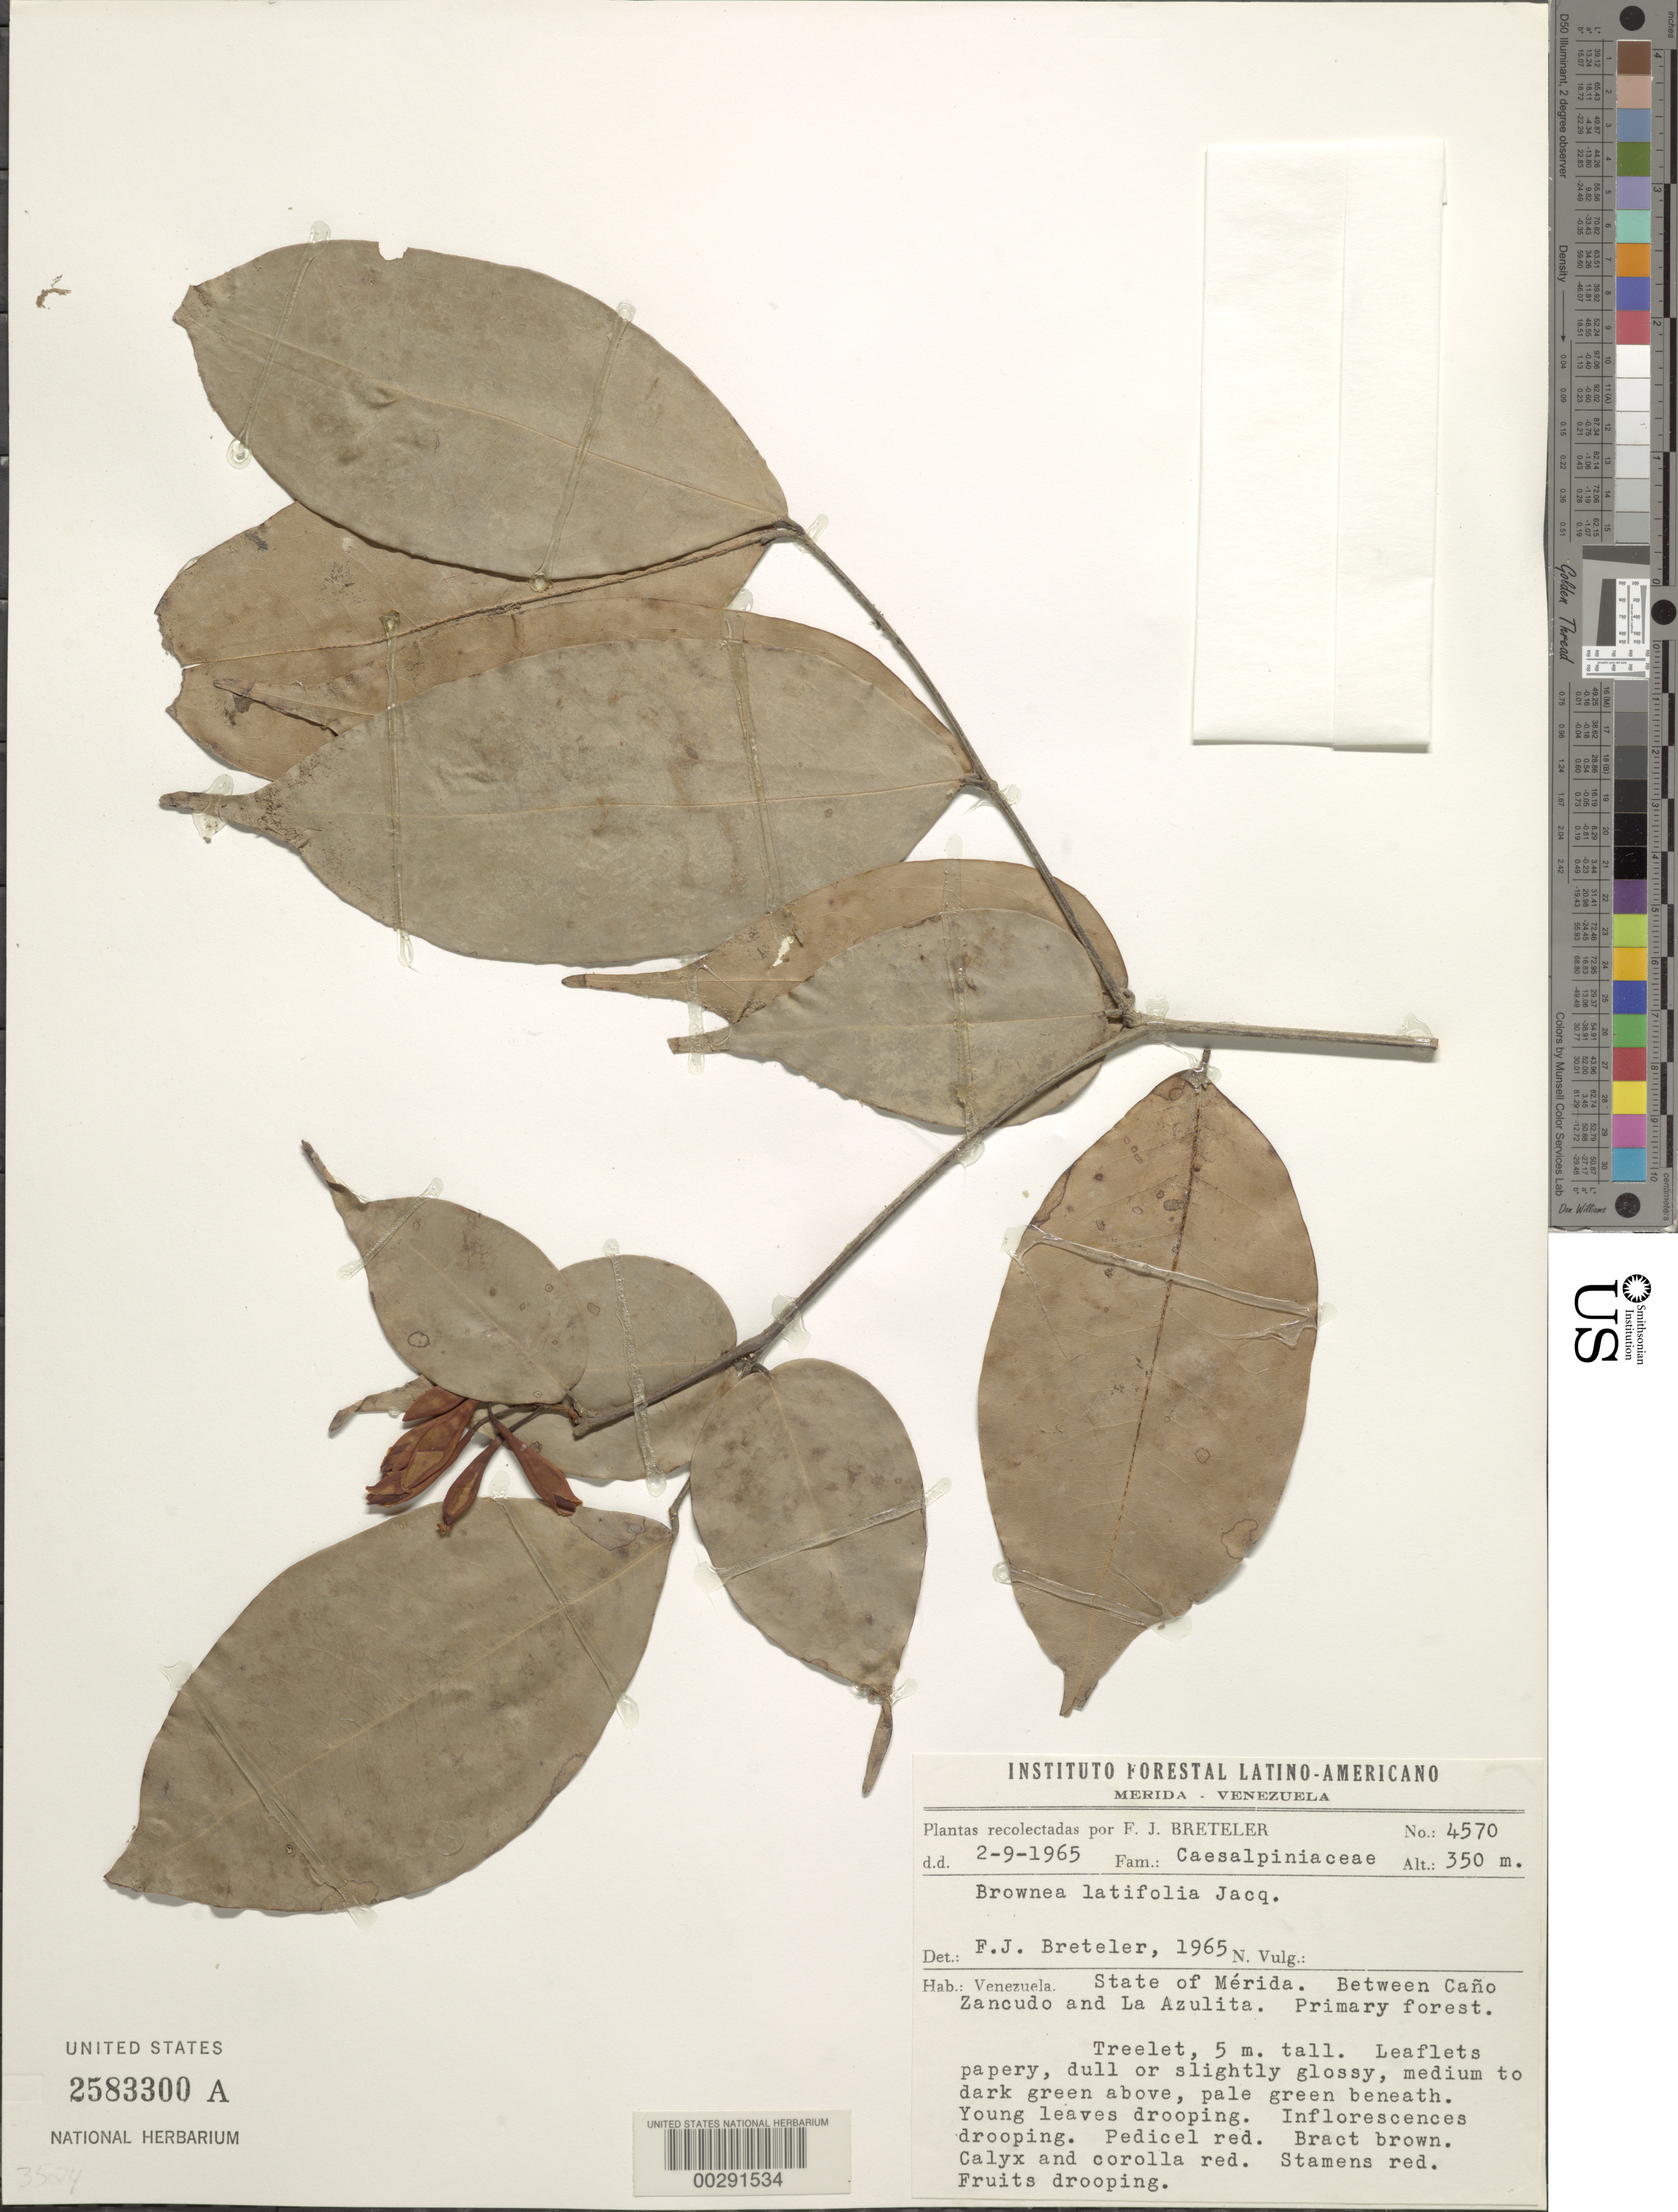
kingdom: Plantae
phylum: Tracheophyta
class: Magnoliopsida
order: Fabales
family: Fabaceae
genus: Brownea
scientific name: Brownea coccinea subsp. coccinea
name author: Jacq.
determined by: Santos-Silva, J.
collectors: F. J. Breteler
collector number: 4570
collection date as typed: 02 Sep 1965 or 09 Feb 1965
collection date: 1965-02-09 or 1965-09-02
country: Venezuela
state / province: Mérida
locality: Between cano zancudo and la azulita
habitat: Primary forest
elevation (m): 350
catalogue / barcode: US 2583300A